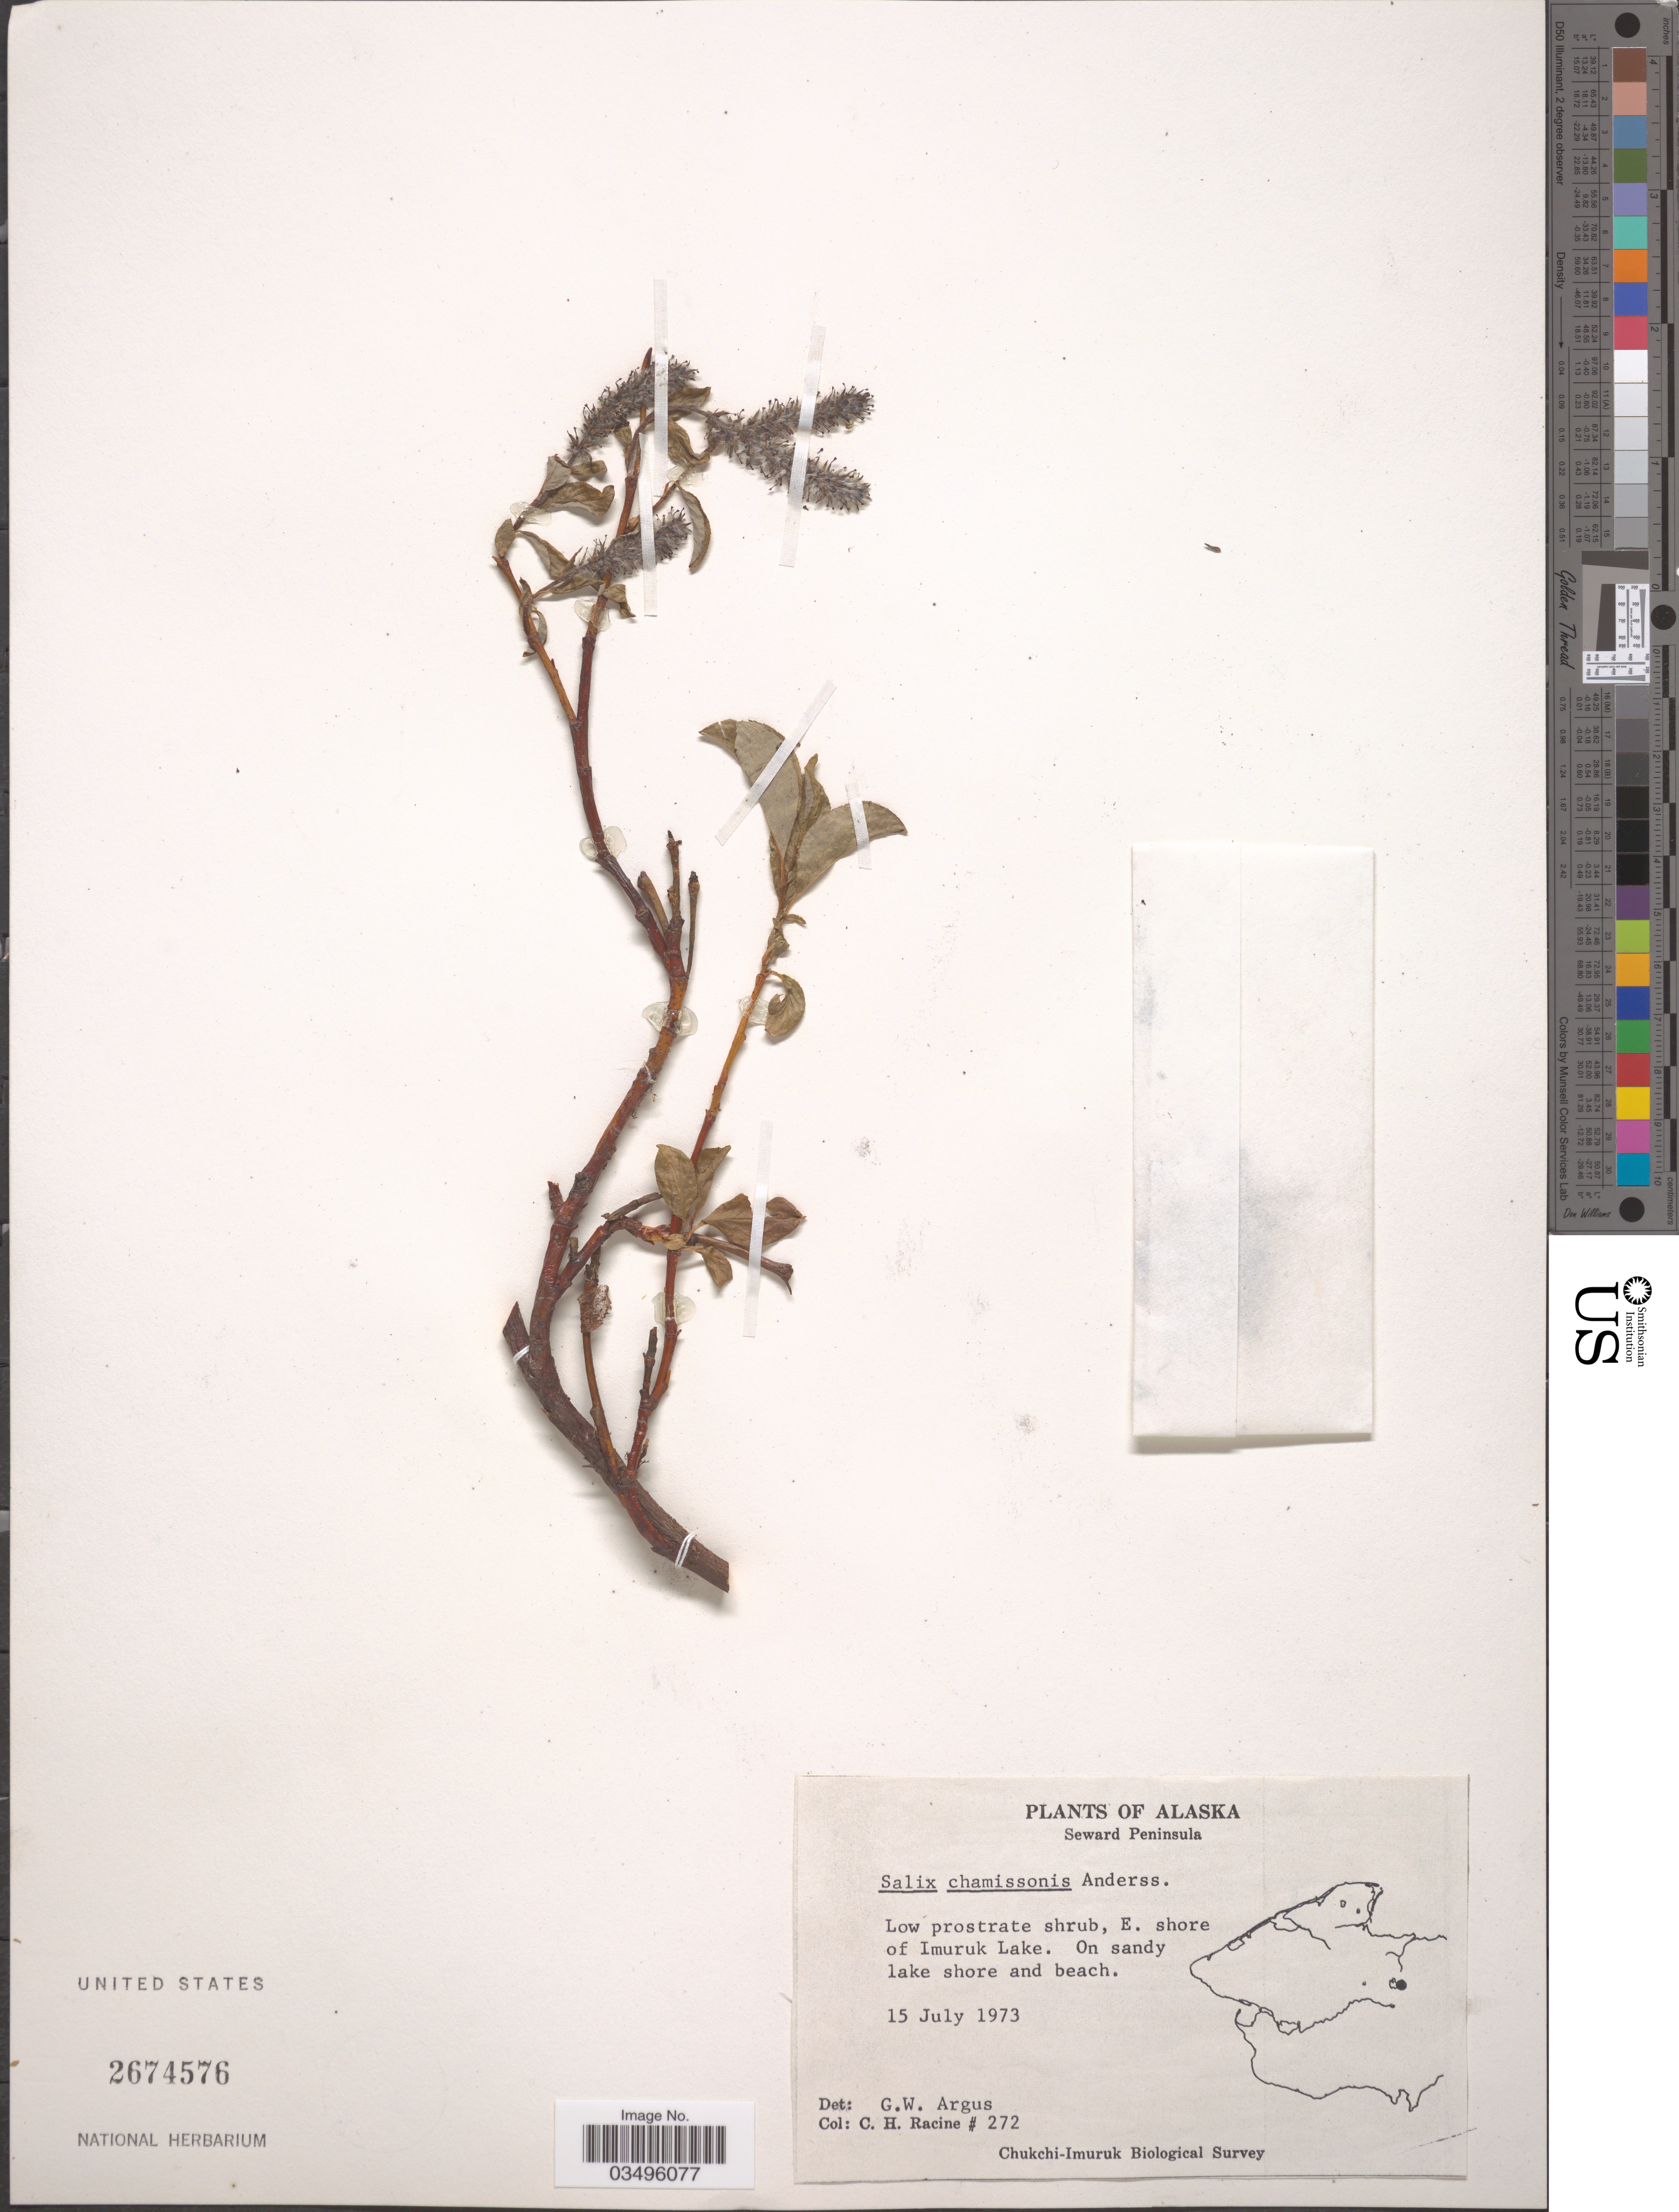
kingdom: Plantae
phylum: Tracheophyta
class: Magnoliopsida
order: Malpighiales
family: Salicaceae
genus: Salix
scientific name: Salix chamissonis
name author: Andersson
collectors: C. Racine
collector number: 272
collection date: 1973-07-15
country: United States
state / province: Alaska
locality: Seward Peninsula. E. shore of Imuruk Lake.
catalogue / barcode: US 2674576